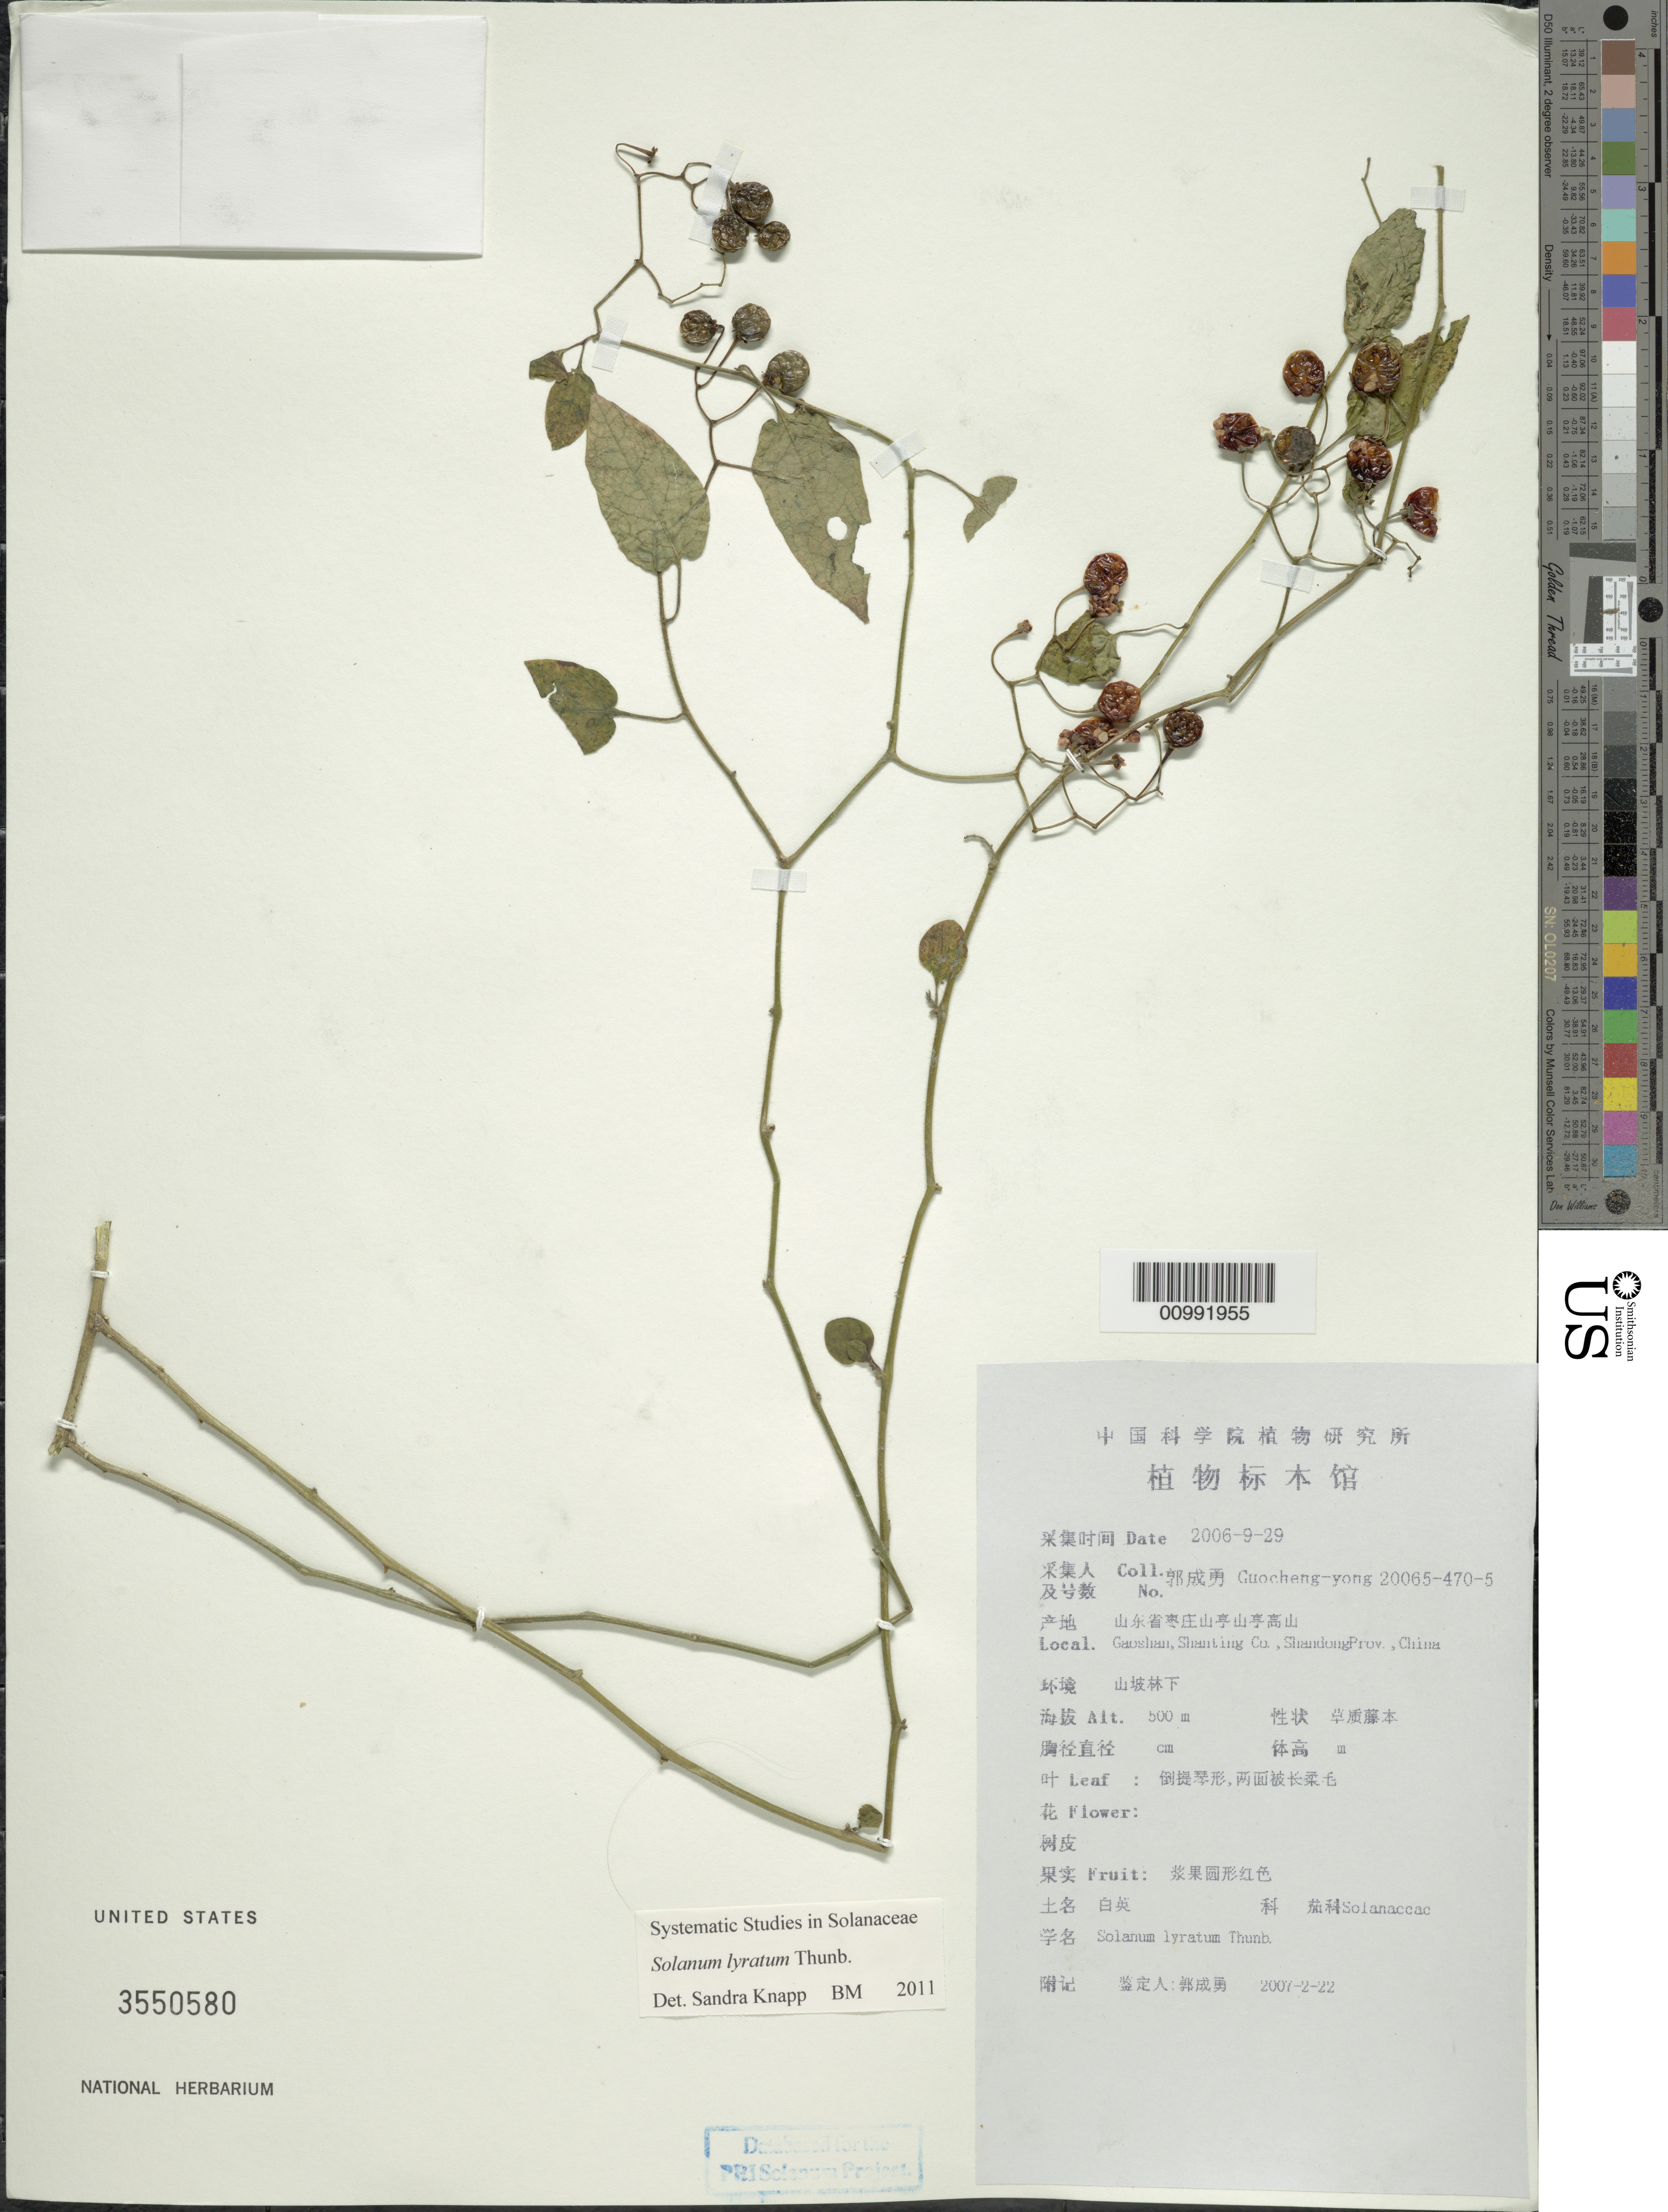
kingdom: Plantae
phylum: Tracheophyta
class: Magnoliopsida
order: Solanales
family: Solanaceae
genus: Solanum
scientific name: Solanum lyratum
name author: Thunb.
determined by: Knapp, S. D.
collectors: Guo Chengyong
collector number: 5470-5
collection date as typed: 29 Sep 2006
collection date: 2006-09-29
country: China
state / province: Shandong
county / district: Shan Ling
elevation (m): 500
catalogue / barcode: US 3550580